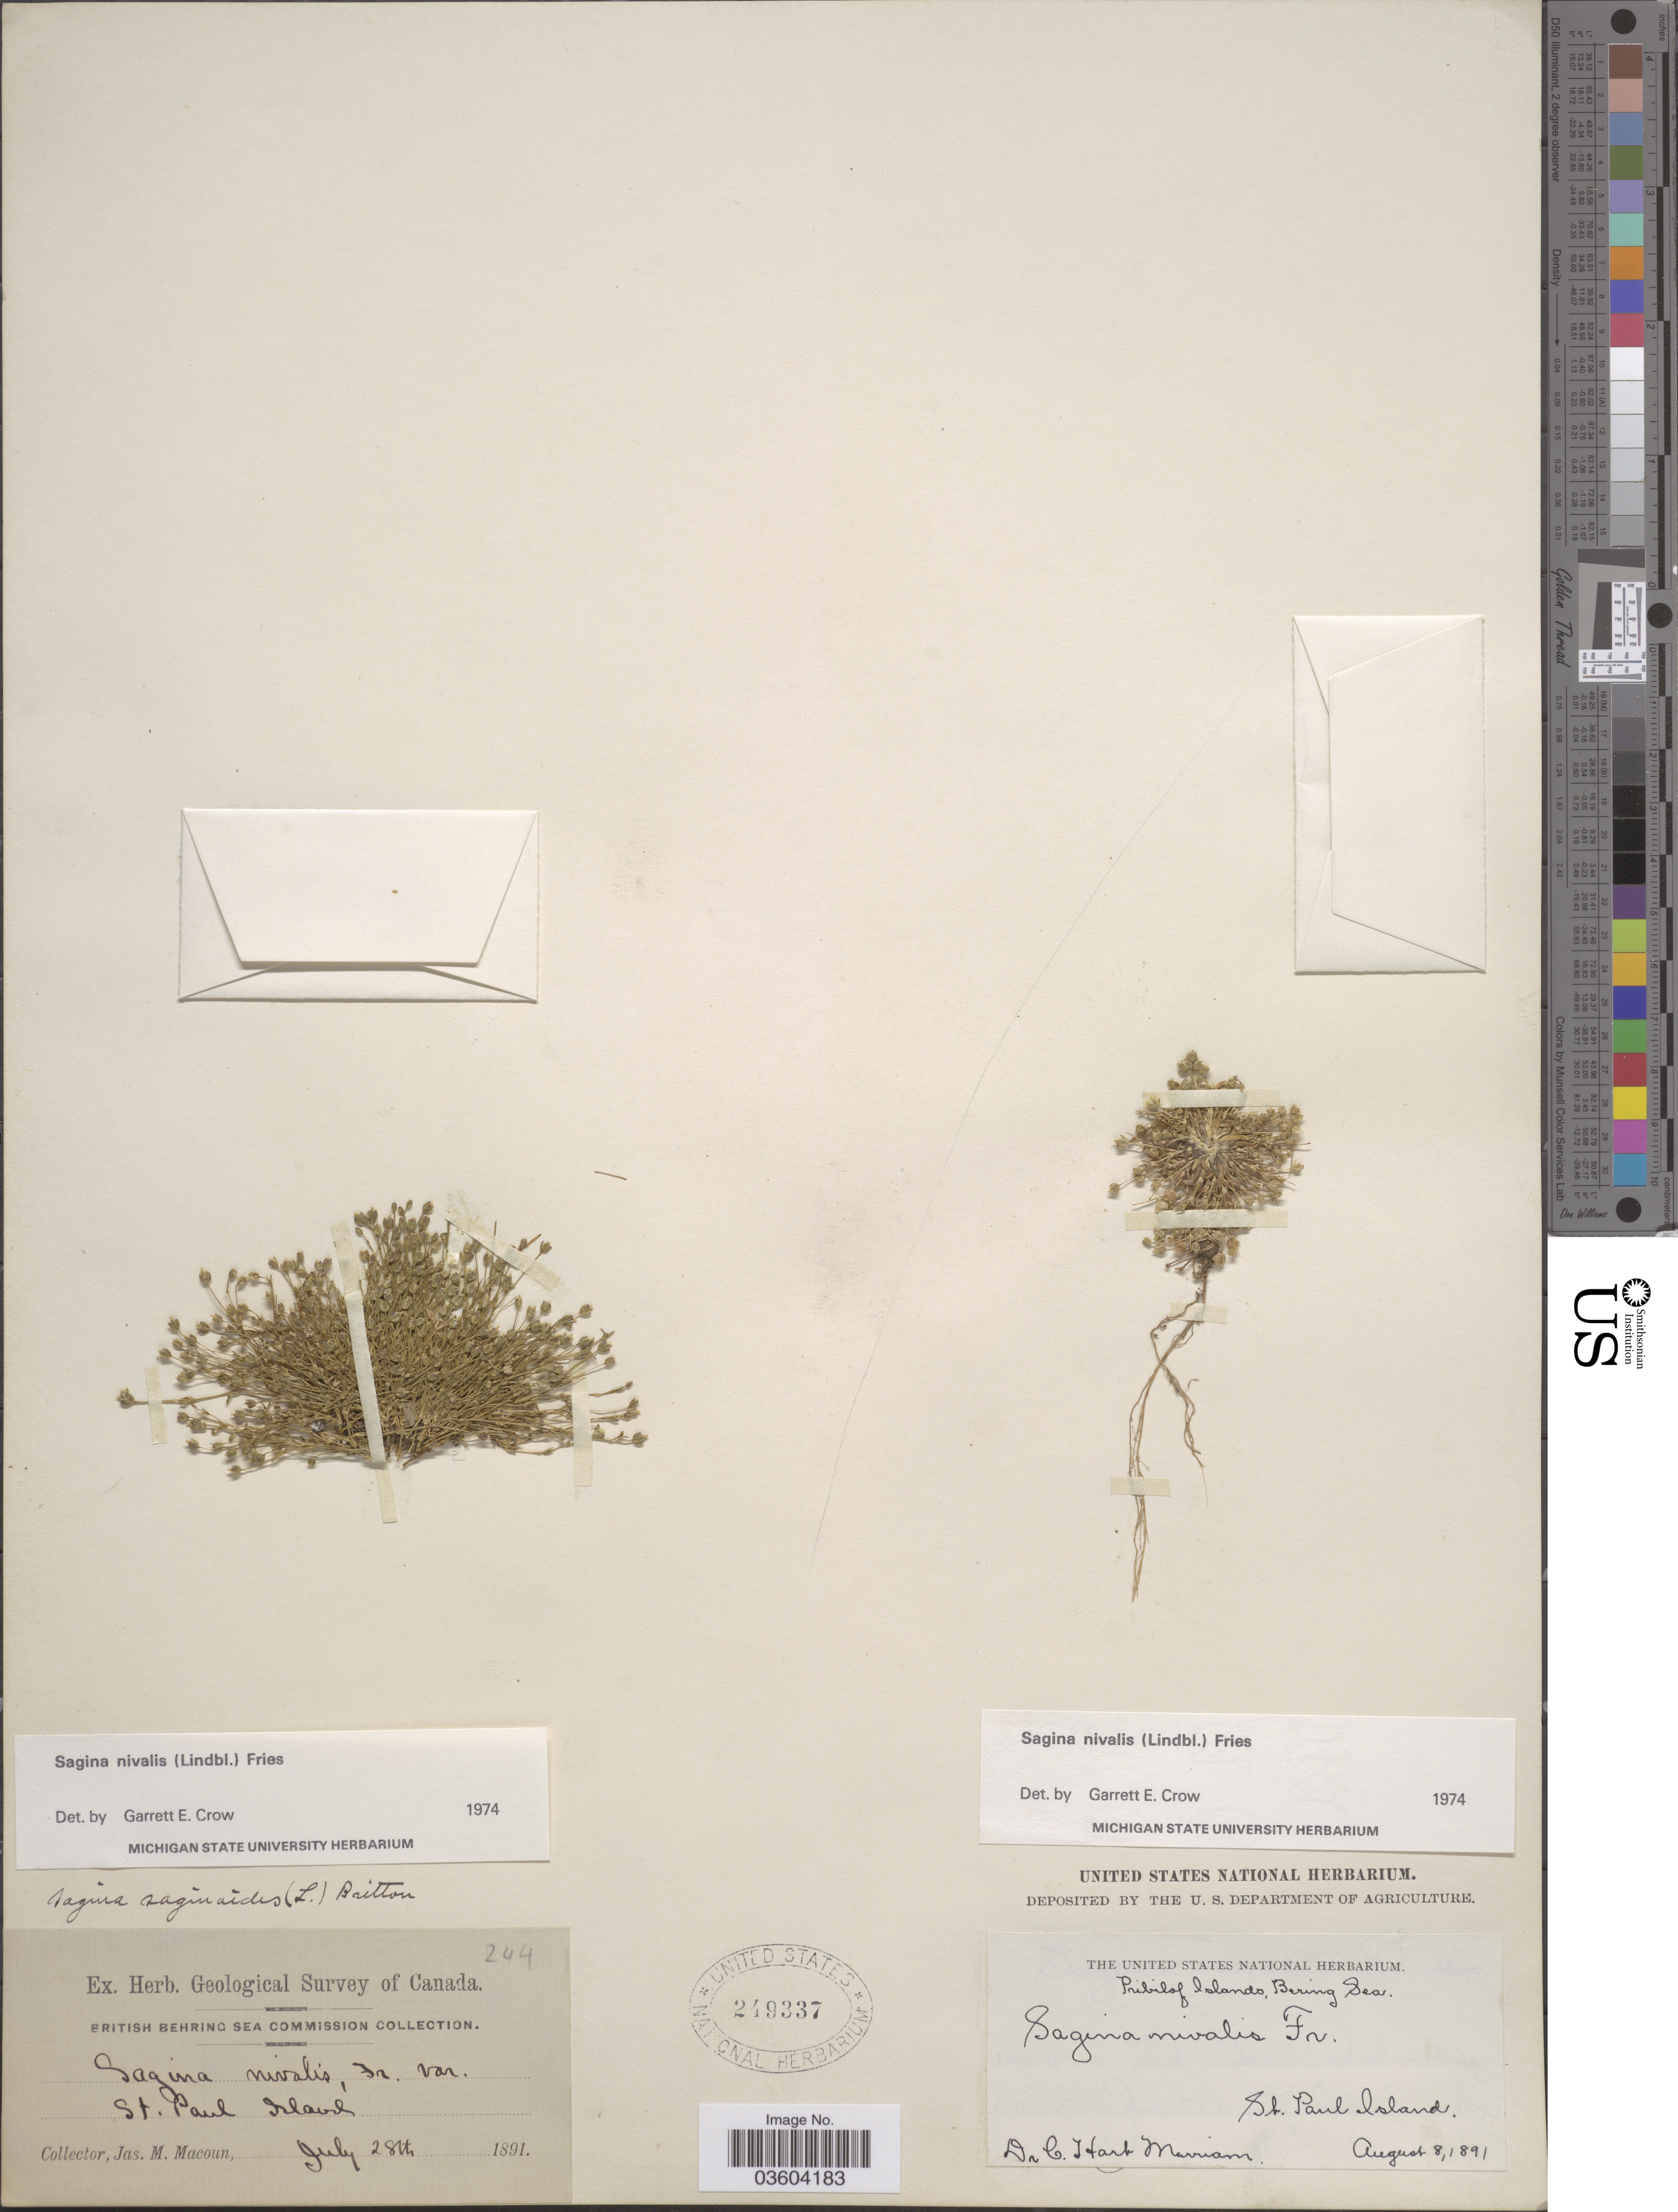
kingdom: Plantae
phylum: Tracheophyta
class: Magnoliopsida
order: Caryophyllales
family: Caryophyllaceae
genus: Sagina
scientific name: Sagina nivalis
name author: (Lindblom) Fr.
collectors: J. M. Macoun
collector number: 244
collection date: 1891-07-28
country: United States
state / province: Alaska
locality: British Behring Sea, St. Paul Island.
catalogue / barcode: US 249337